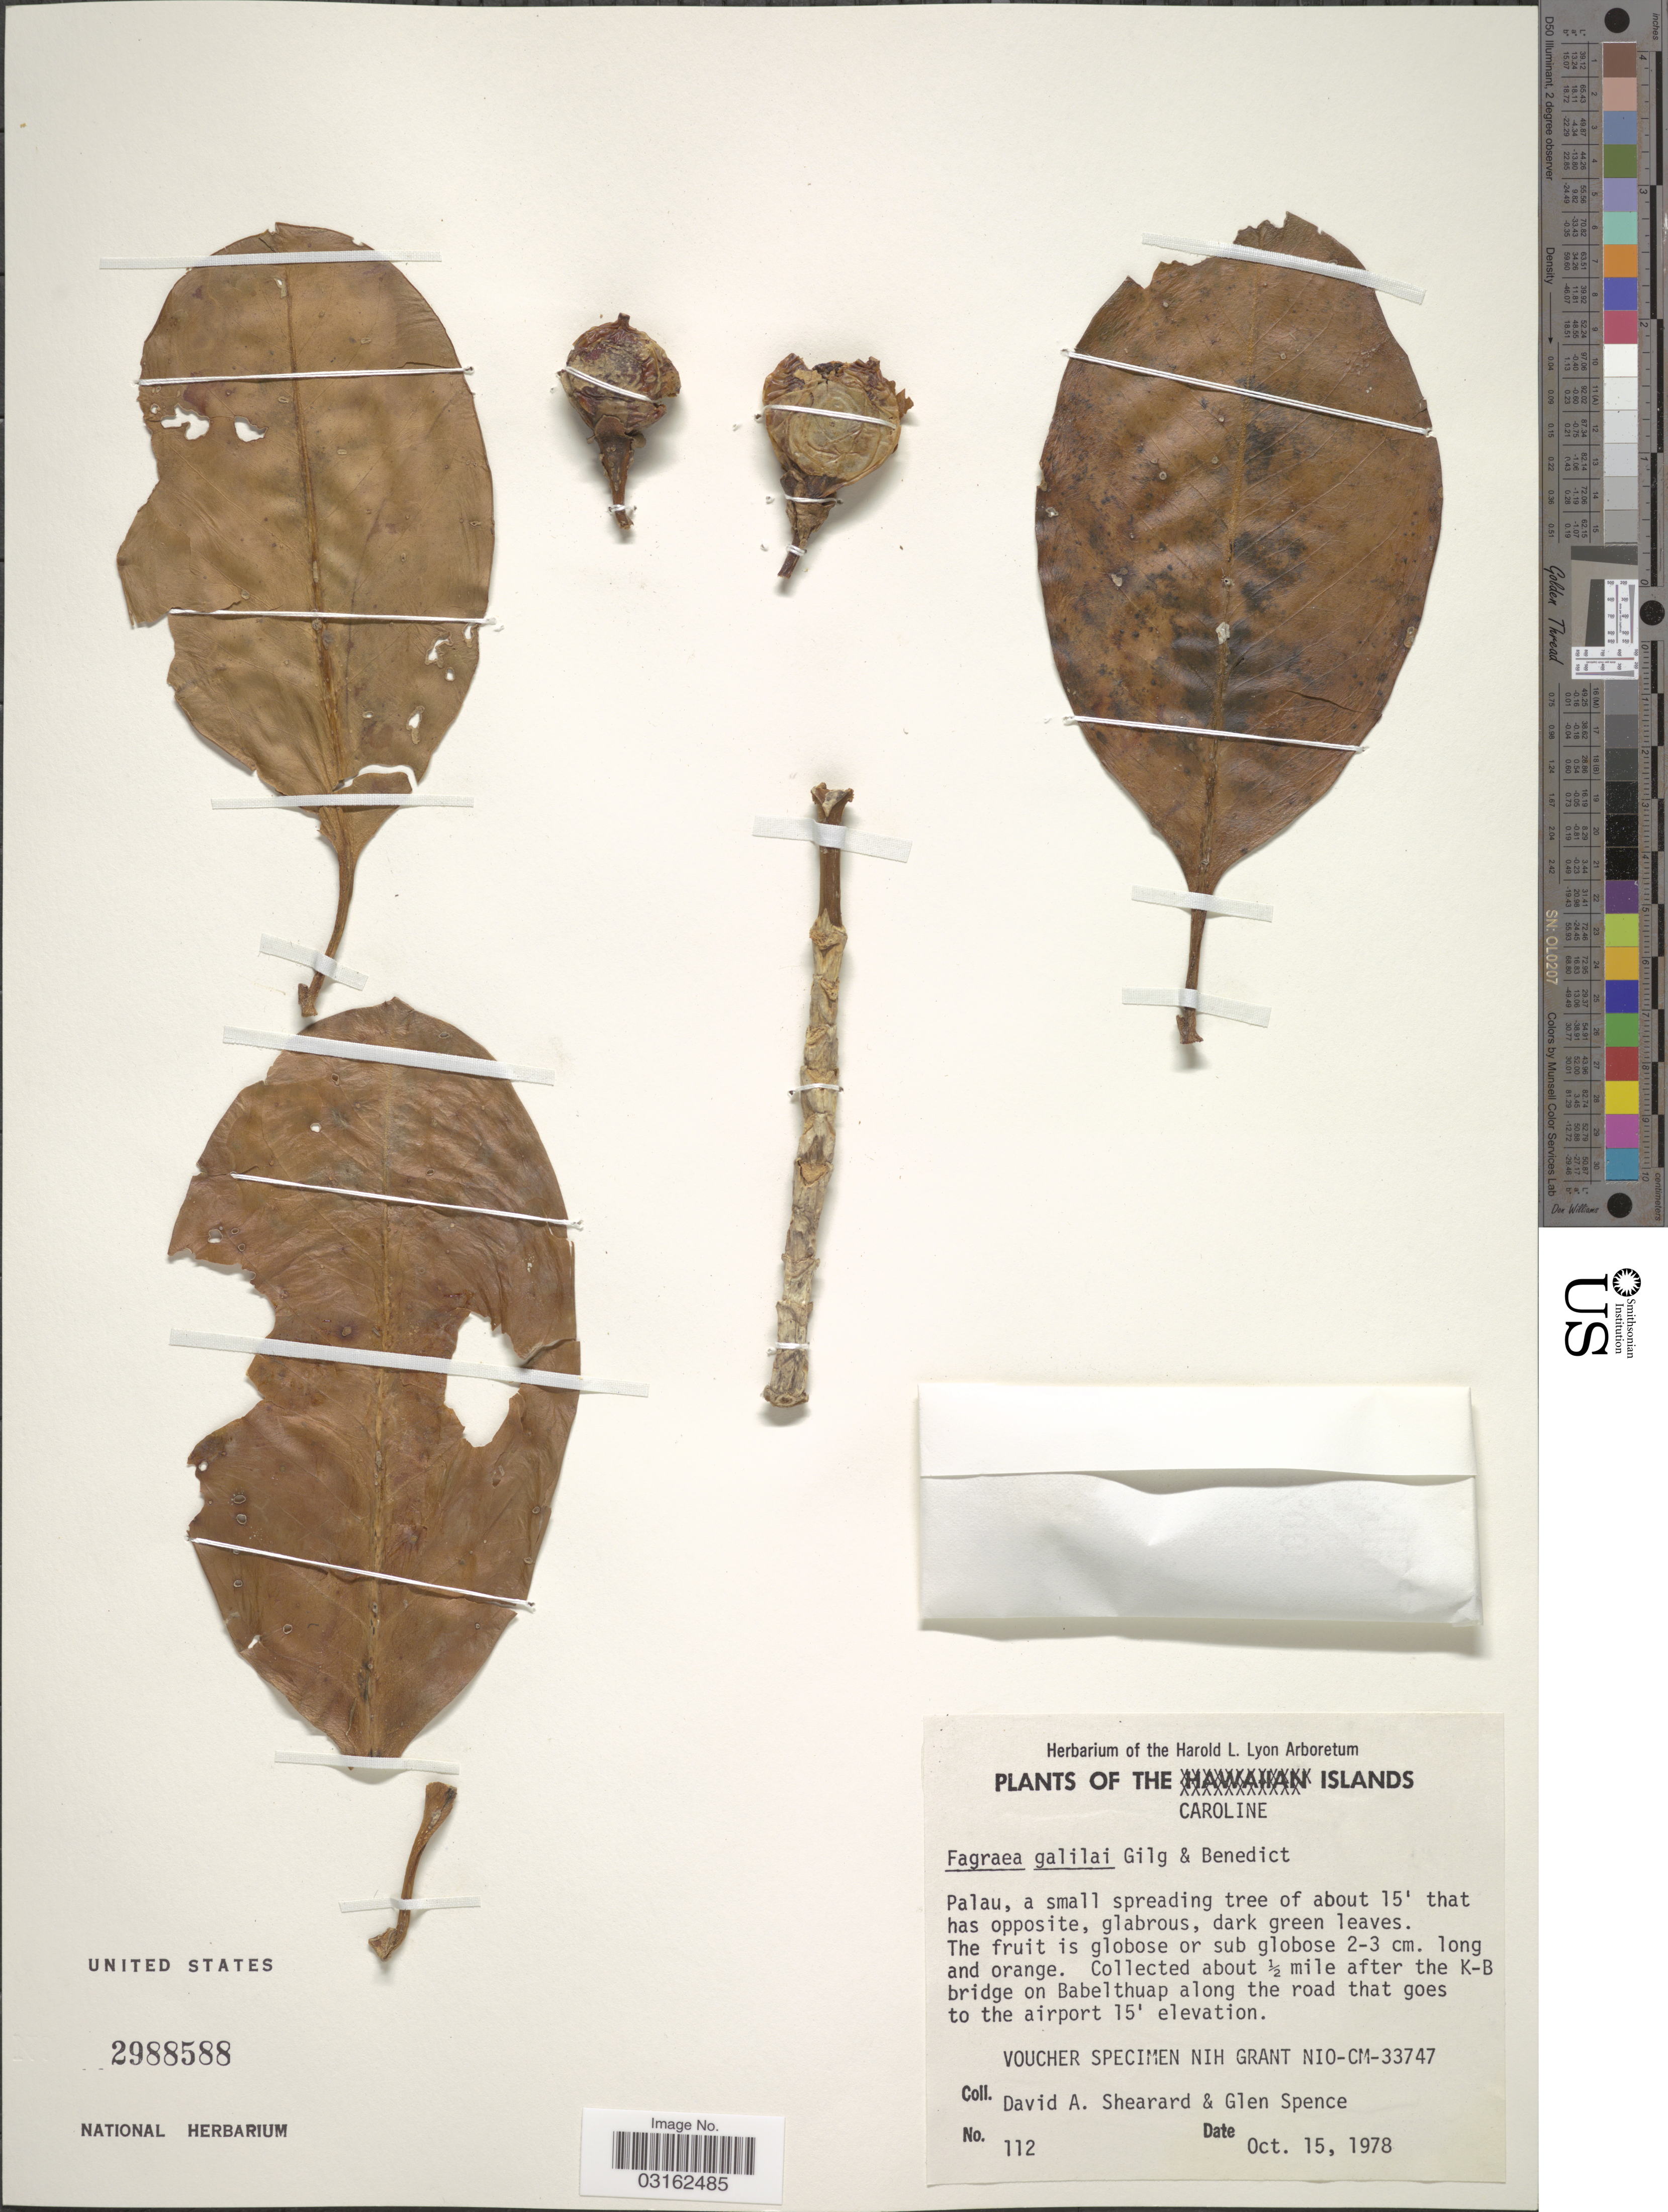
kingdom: Plantae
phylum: Tracheophyta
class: Magnoliopsida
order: Gentianales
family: Gentianaceae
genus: Fagraea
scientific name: Fagraea berteroana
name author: A. Gray ex Benth.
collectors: D. Shearard & G. Spence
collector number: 112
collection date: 1978-10-15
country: Palau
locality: The Caroline Islands. Palau. About 1/2 mile after the K-B bridge on Babelthuap along the road that goes to the airport.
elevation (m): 5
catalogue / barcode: US 2988588